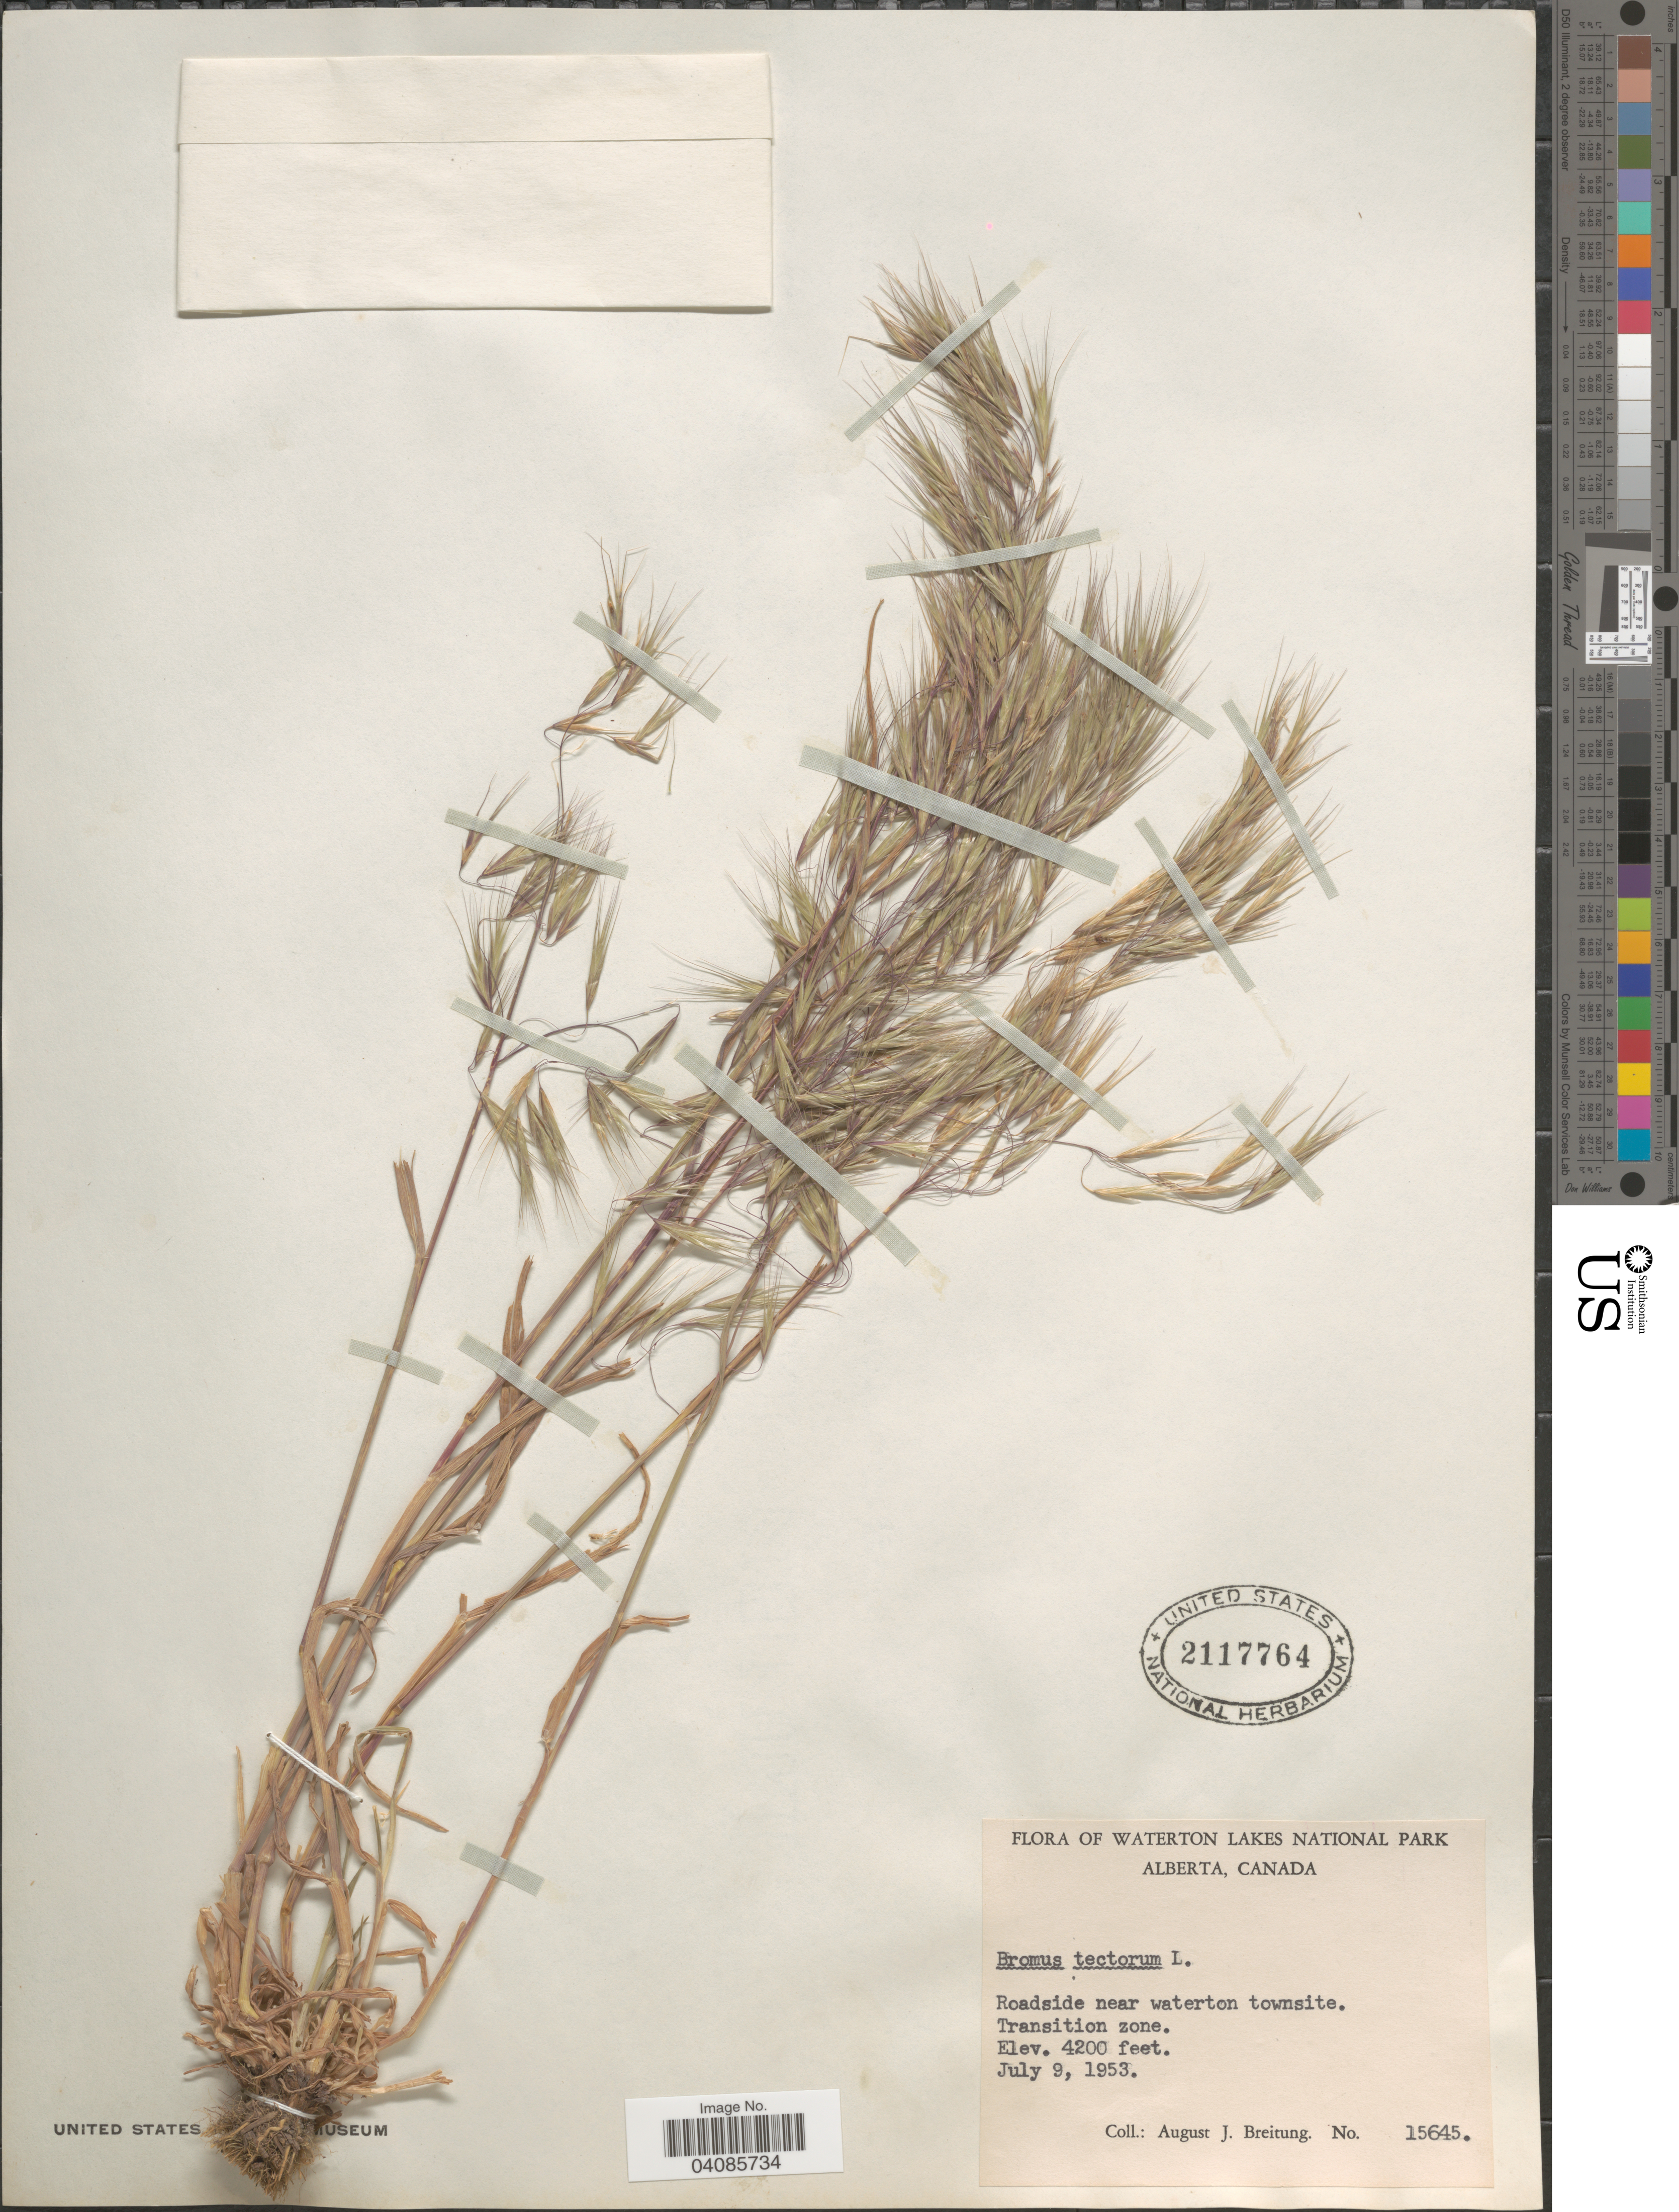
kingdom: Plantae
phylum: Tracheophyta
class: Liliopsida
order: Poales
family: Poaceae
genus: Bromus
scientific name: Bromus tectorum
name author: L.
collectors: A. Breitung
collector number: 15645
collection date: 1953-07-09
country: Canada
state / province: Alberta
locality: Waterton Lakes National Park. Roadside near waterton townsite. Transition zone.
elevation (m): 1280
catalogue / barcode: US 2117764